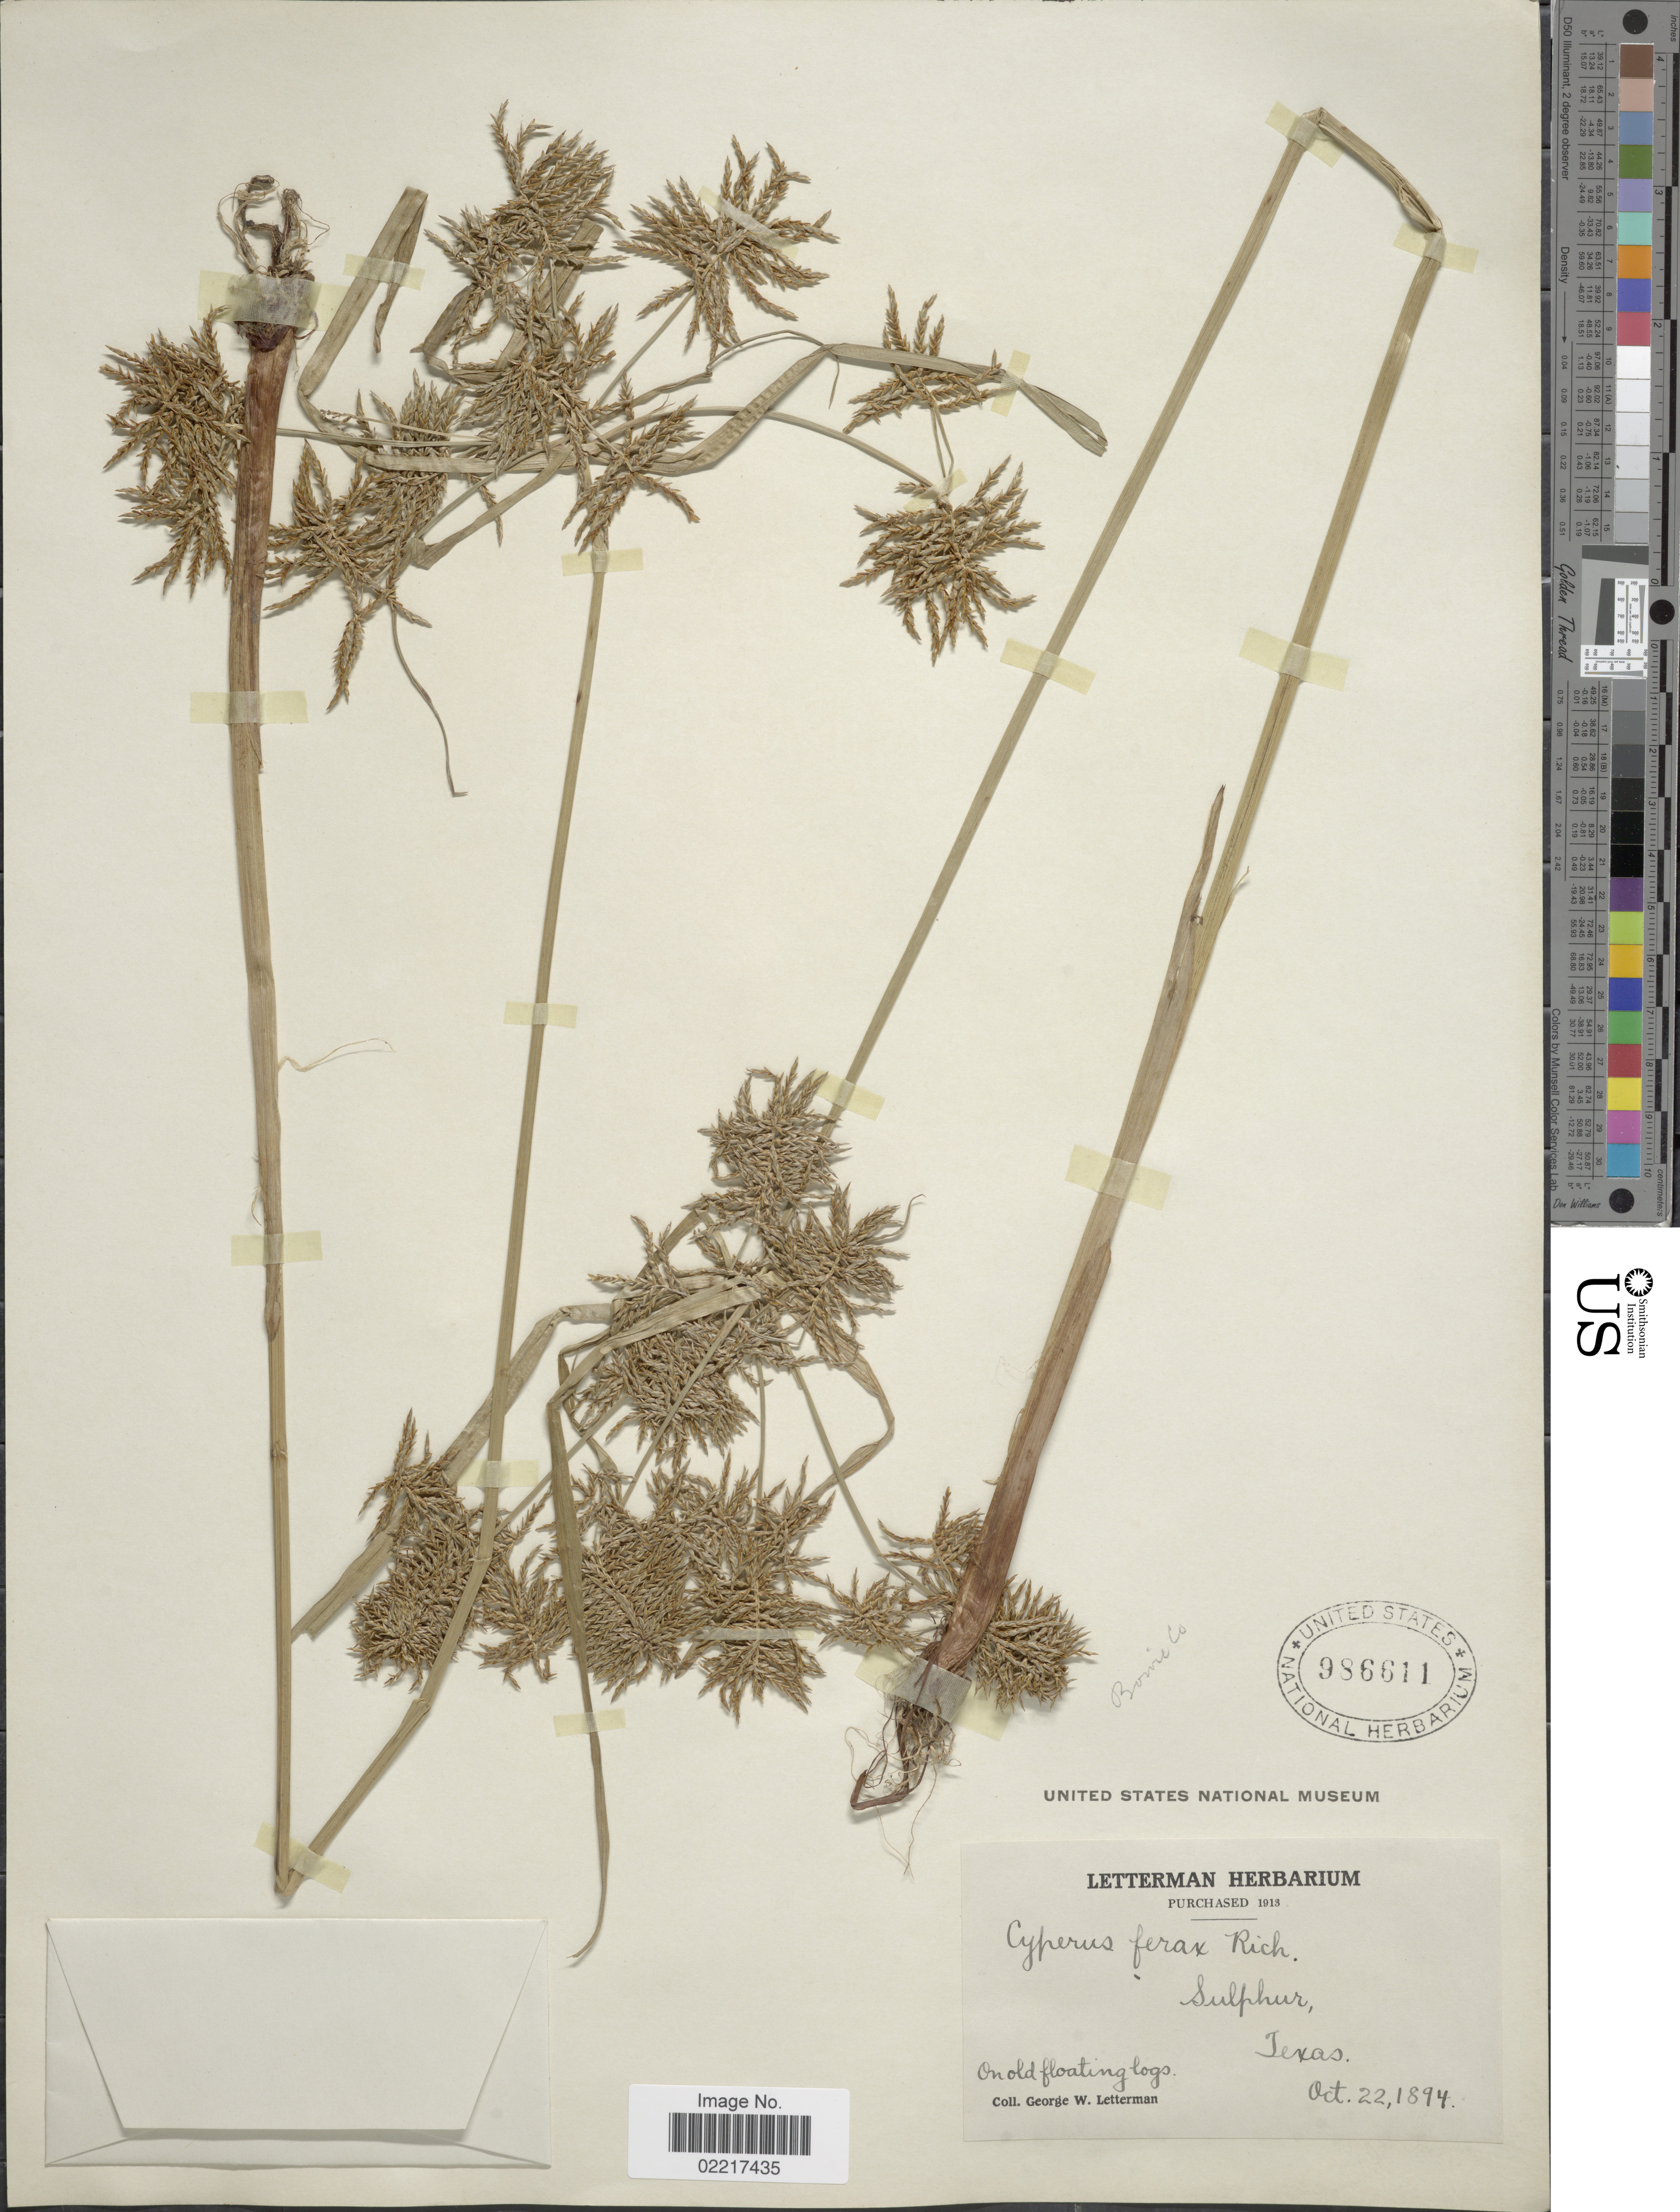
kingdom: Plantae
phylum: Tracheophyta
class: Liliopsida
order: Poales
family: Cyperaceae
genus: Cyperus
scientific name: Cyperus odoratus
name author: L.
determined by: Strong, Mark T., (BOT), Smithsonian Institution - National Museum of Natural History (UNITED STATES)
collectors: G. W. Letterman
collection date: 1894-10-22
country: United States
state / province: Texas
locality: Sulphur, On old floating logs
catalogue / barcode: US 986611